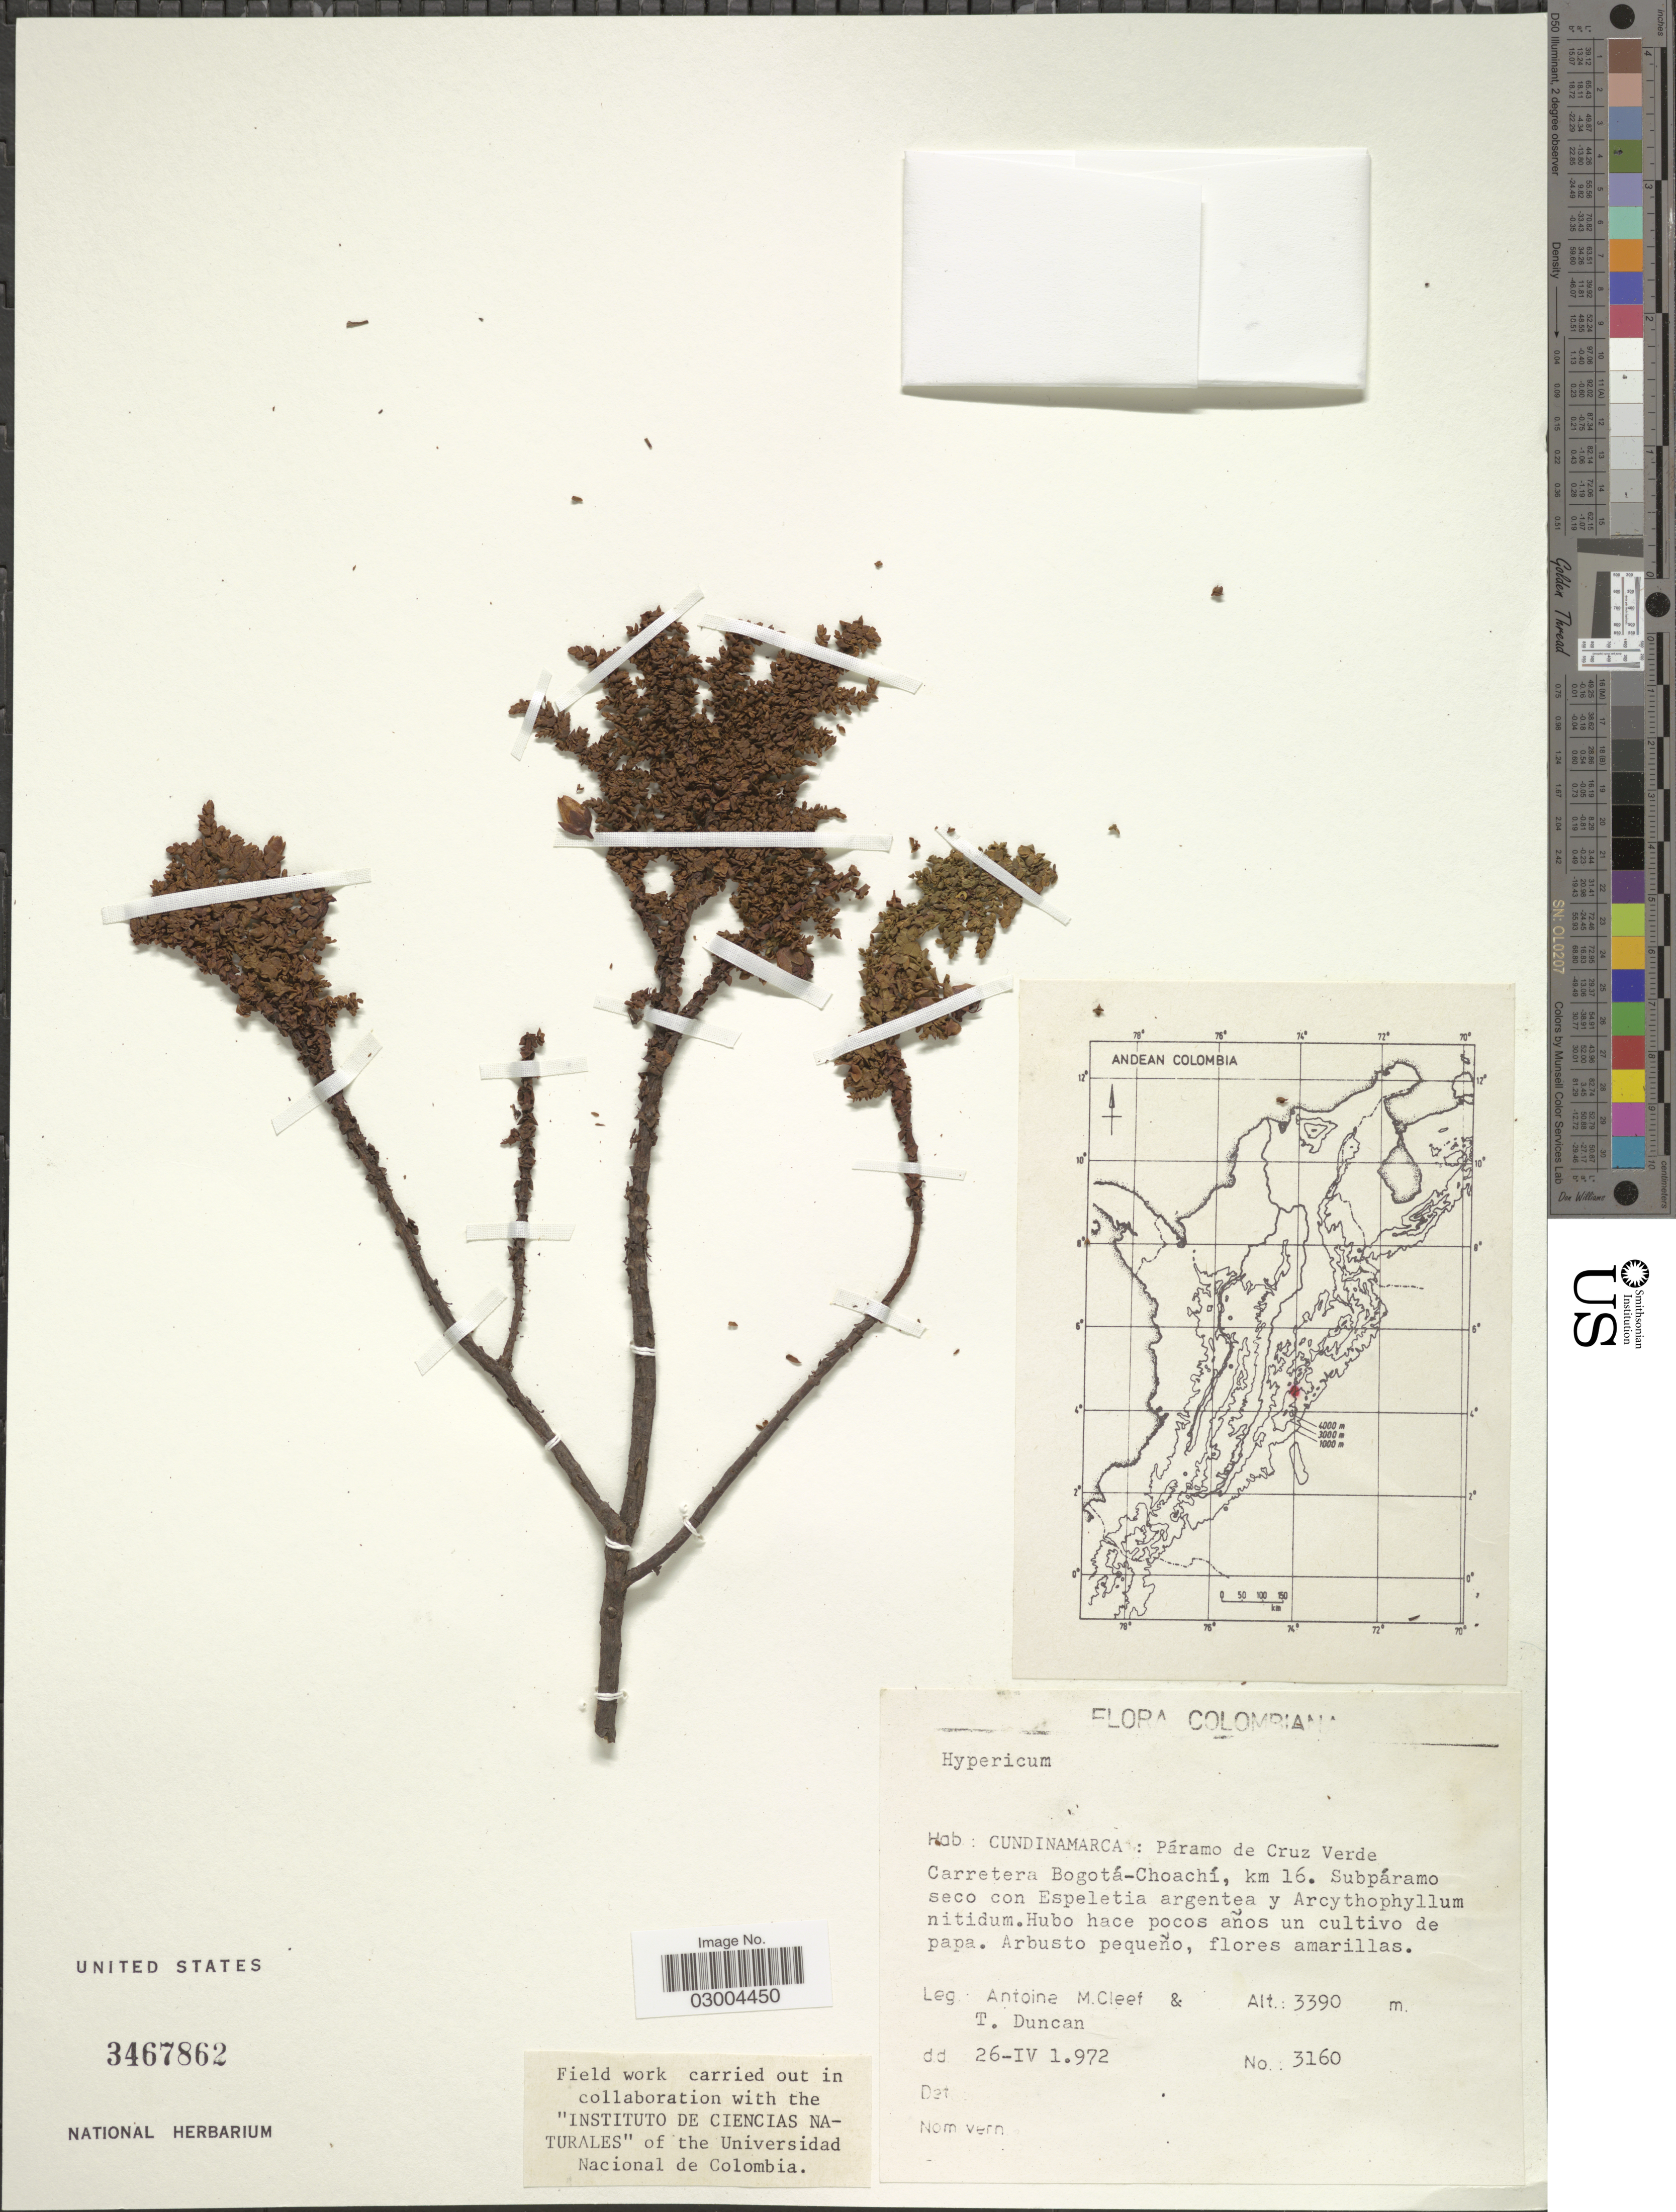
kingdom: Plantae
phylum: Tracheophyta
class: Magnoliopsida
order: Malpighiales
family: Hypericaceae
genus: Hypericum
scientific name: Hypericum sp.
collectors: A. M. Cleef & T. Duncan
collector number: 3160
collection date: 1972-04-26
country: Colombia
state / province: Cundinamarca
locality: Páramo de Cruz Verde. Carretera Bogotá-Choachí, km 16.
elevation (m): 3390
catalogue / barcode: US 3467862